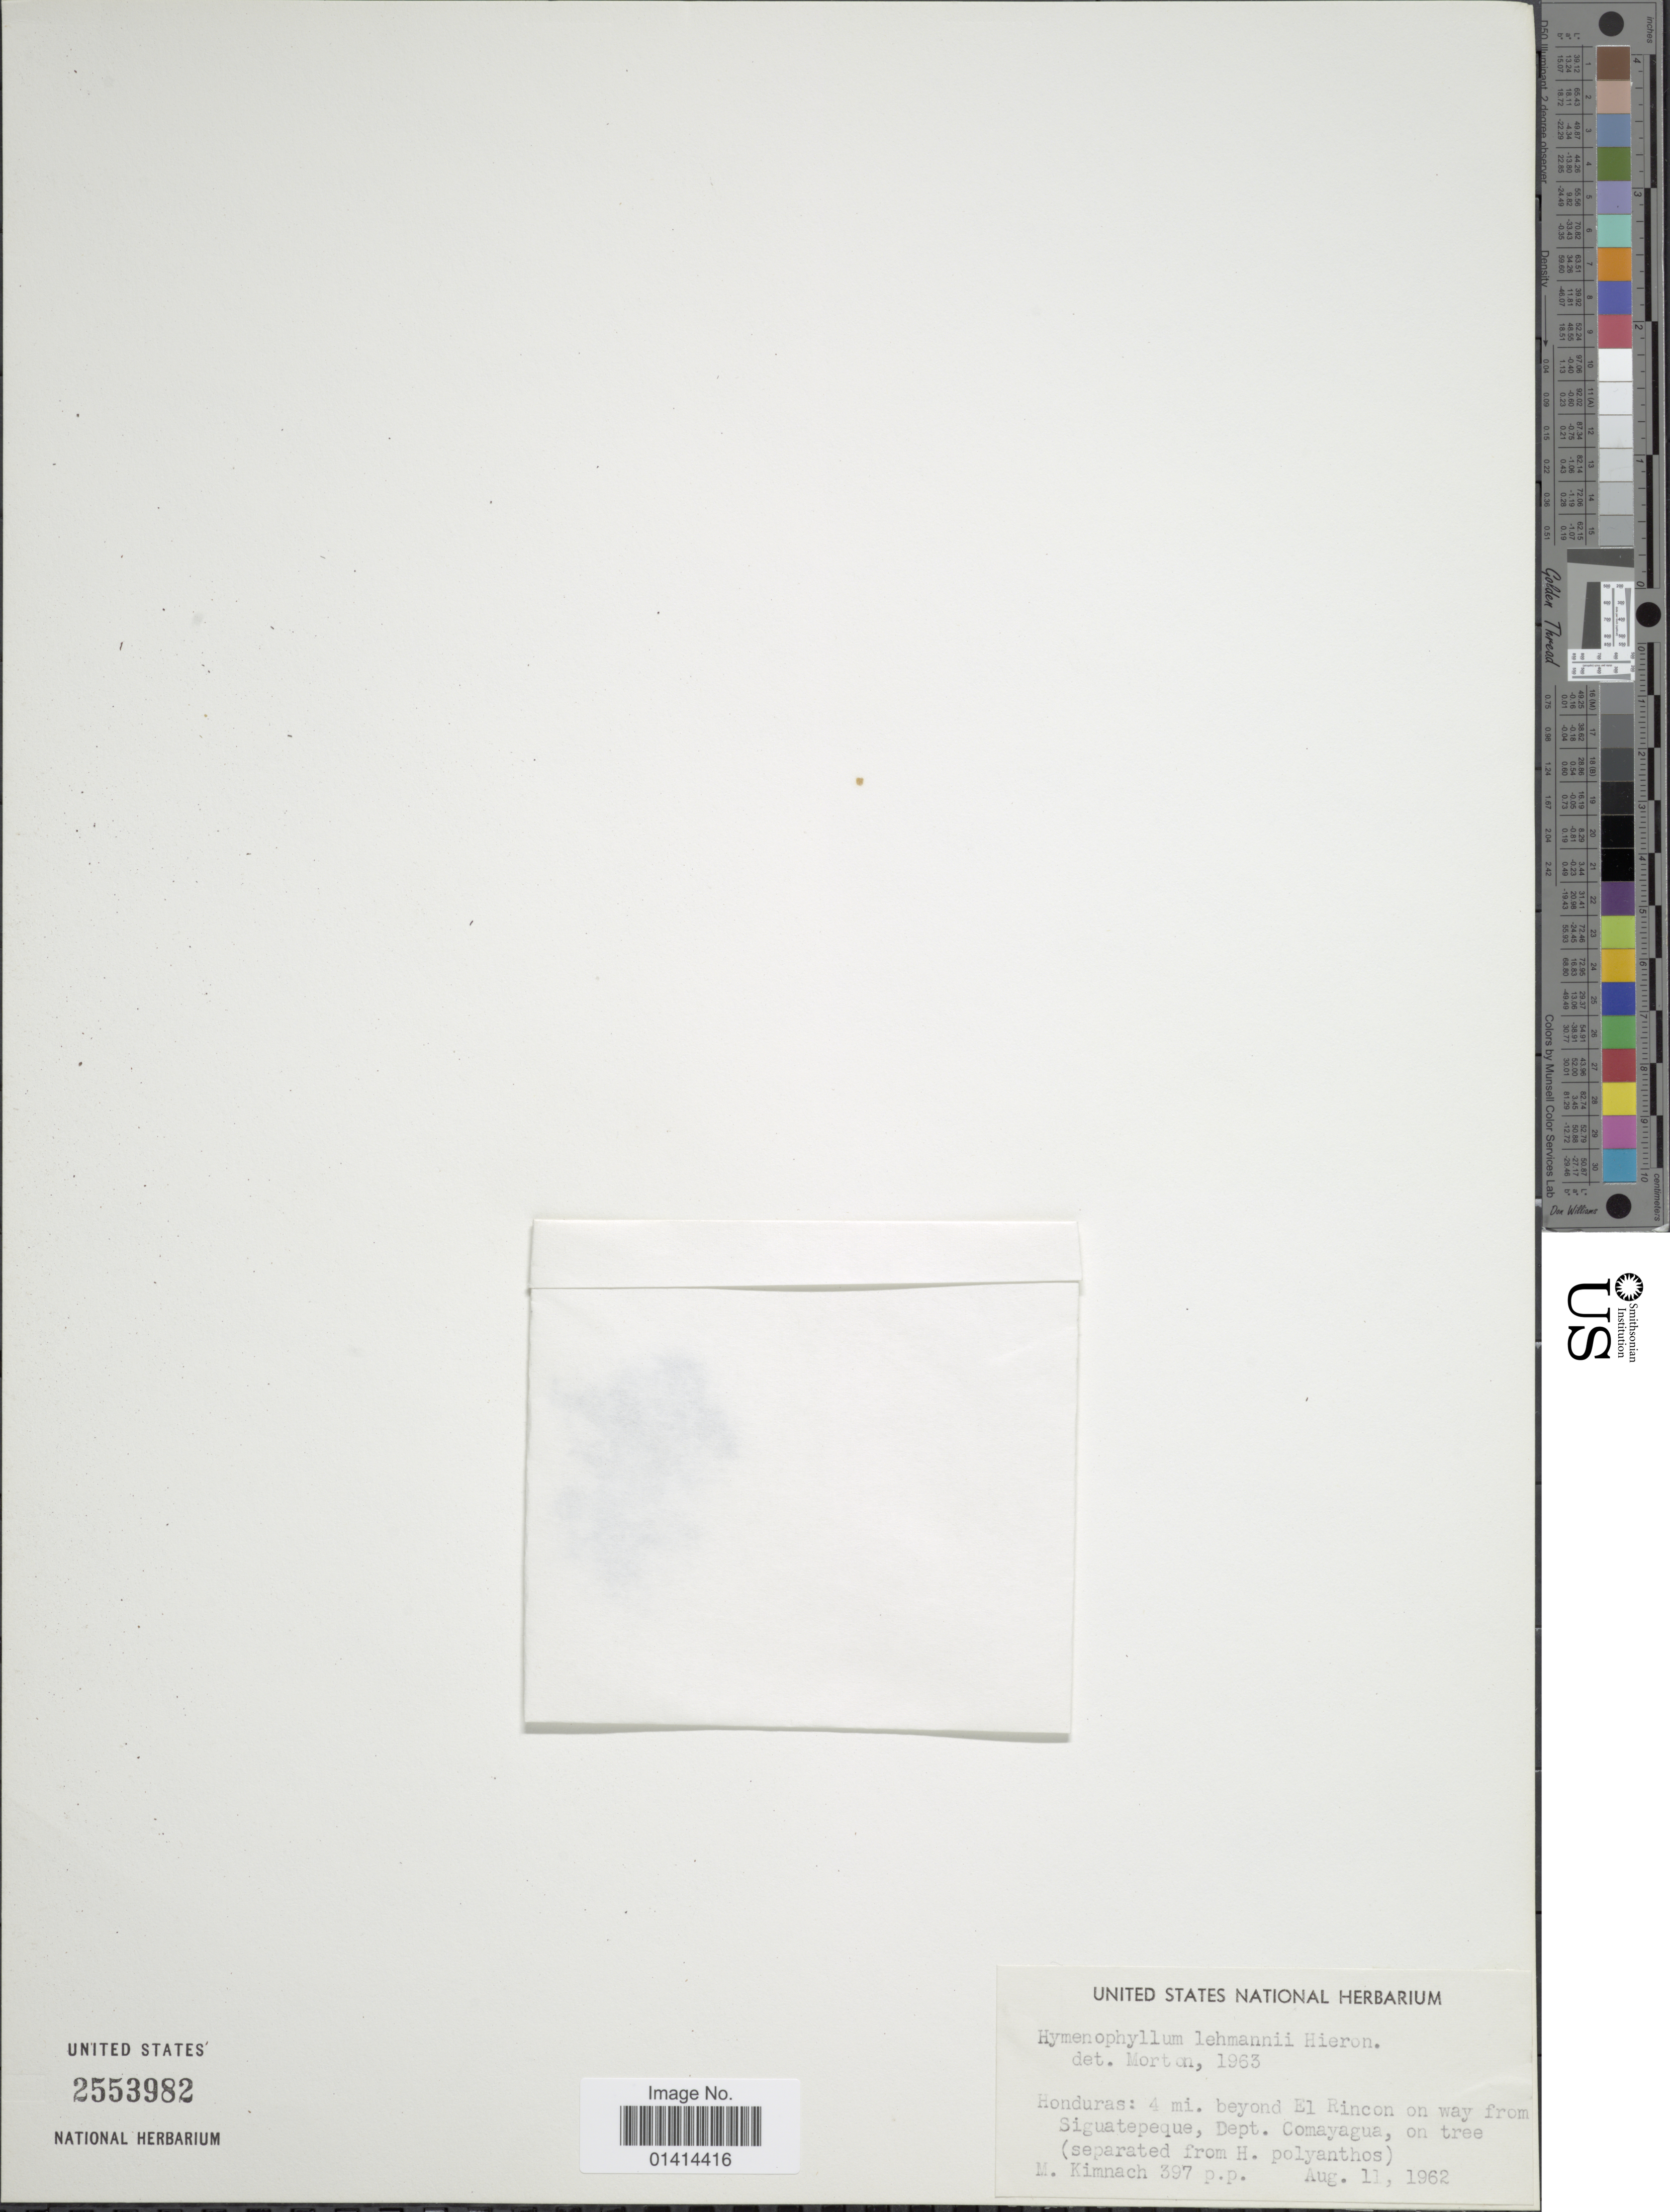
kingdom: Plantae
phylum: Tracheophyta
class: Polypodiopsida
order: Hymenophyllales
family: Hymenophyllaceae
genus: Hymenophyllum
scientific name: Hymenophyllum myriocarpum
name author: Hook.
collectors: M. W. Kimnach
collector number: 397 p.p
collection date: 1962-08-11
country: Honduras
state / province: Comayagua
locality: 4 mi. beyond El Rincon on way from Sigatepeque,Dept Comayagua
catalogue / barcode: US 2553982